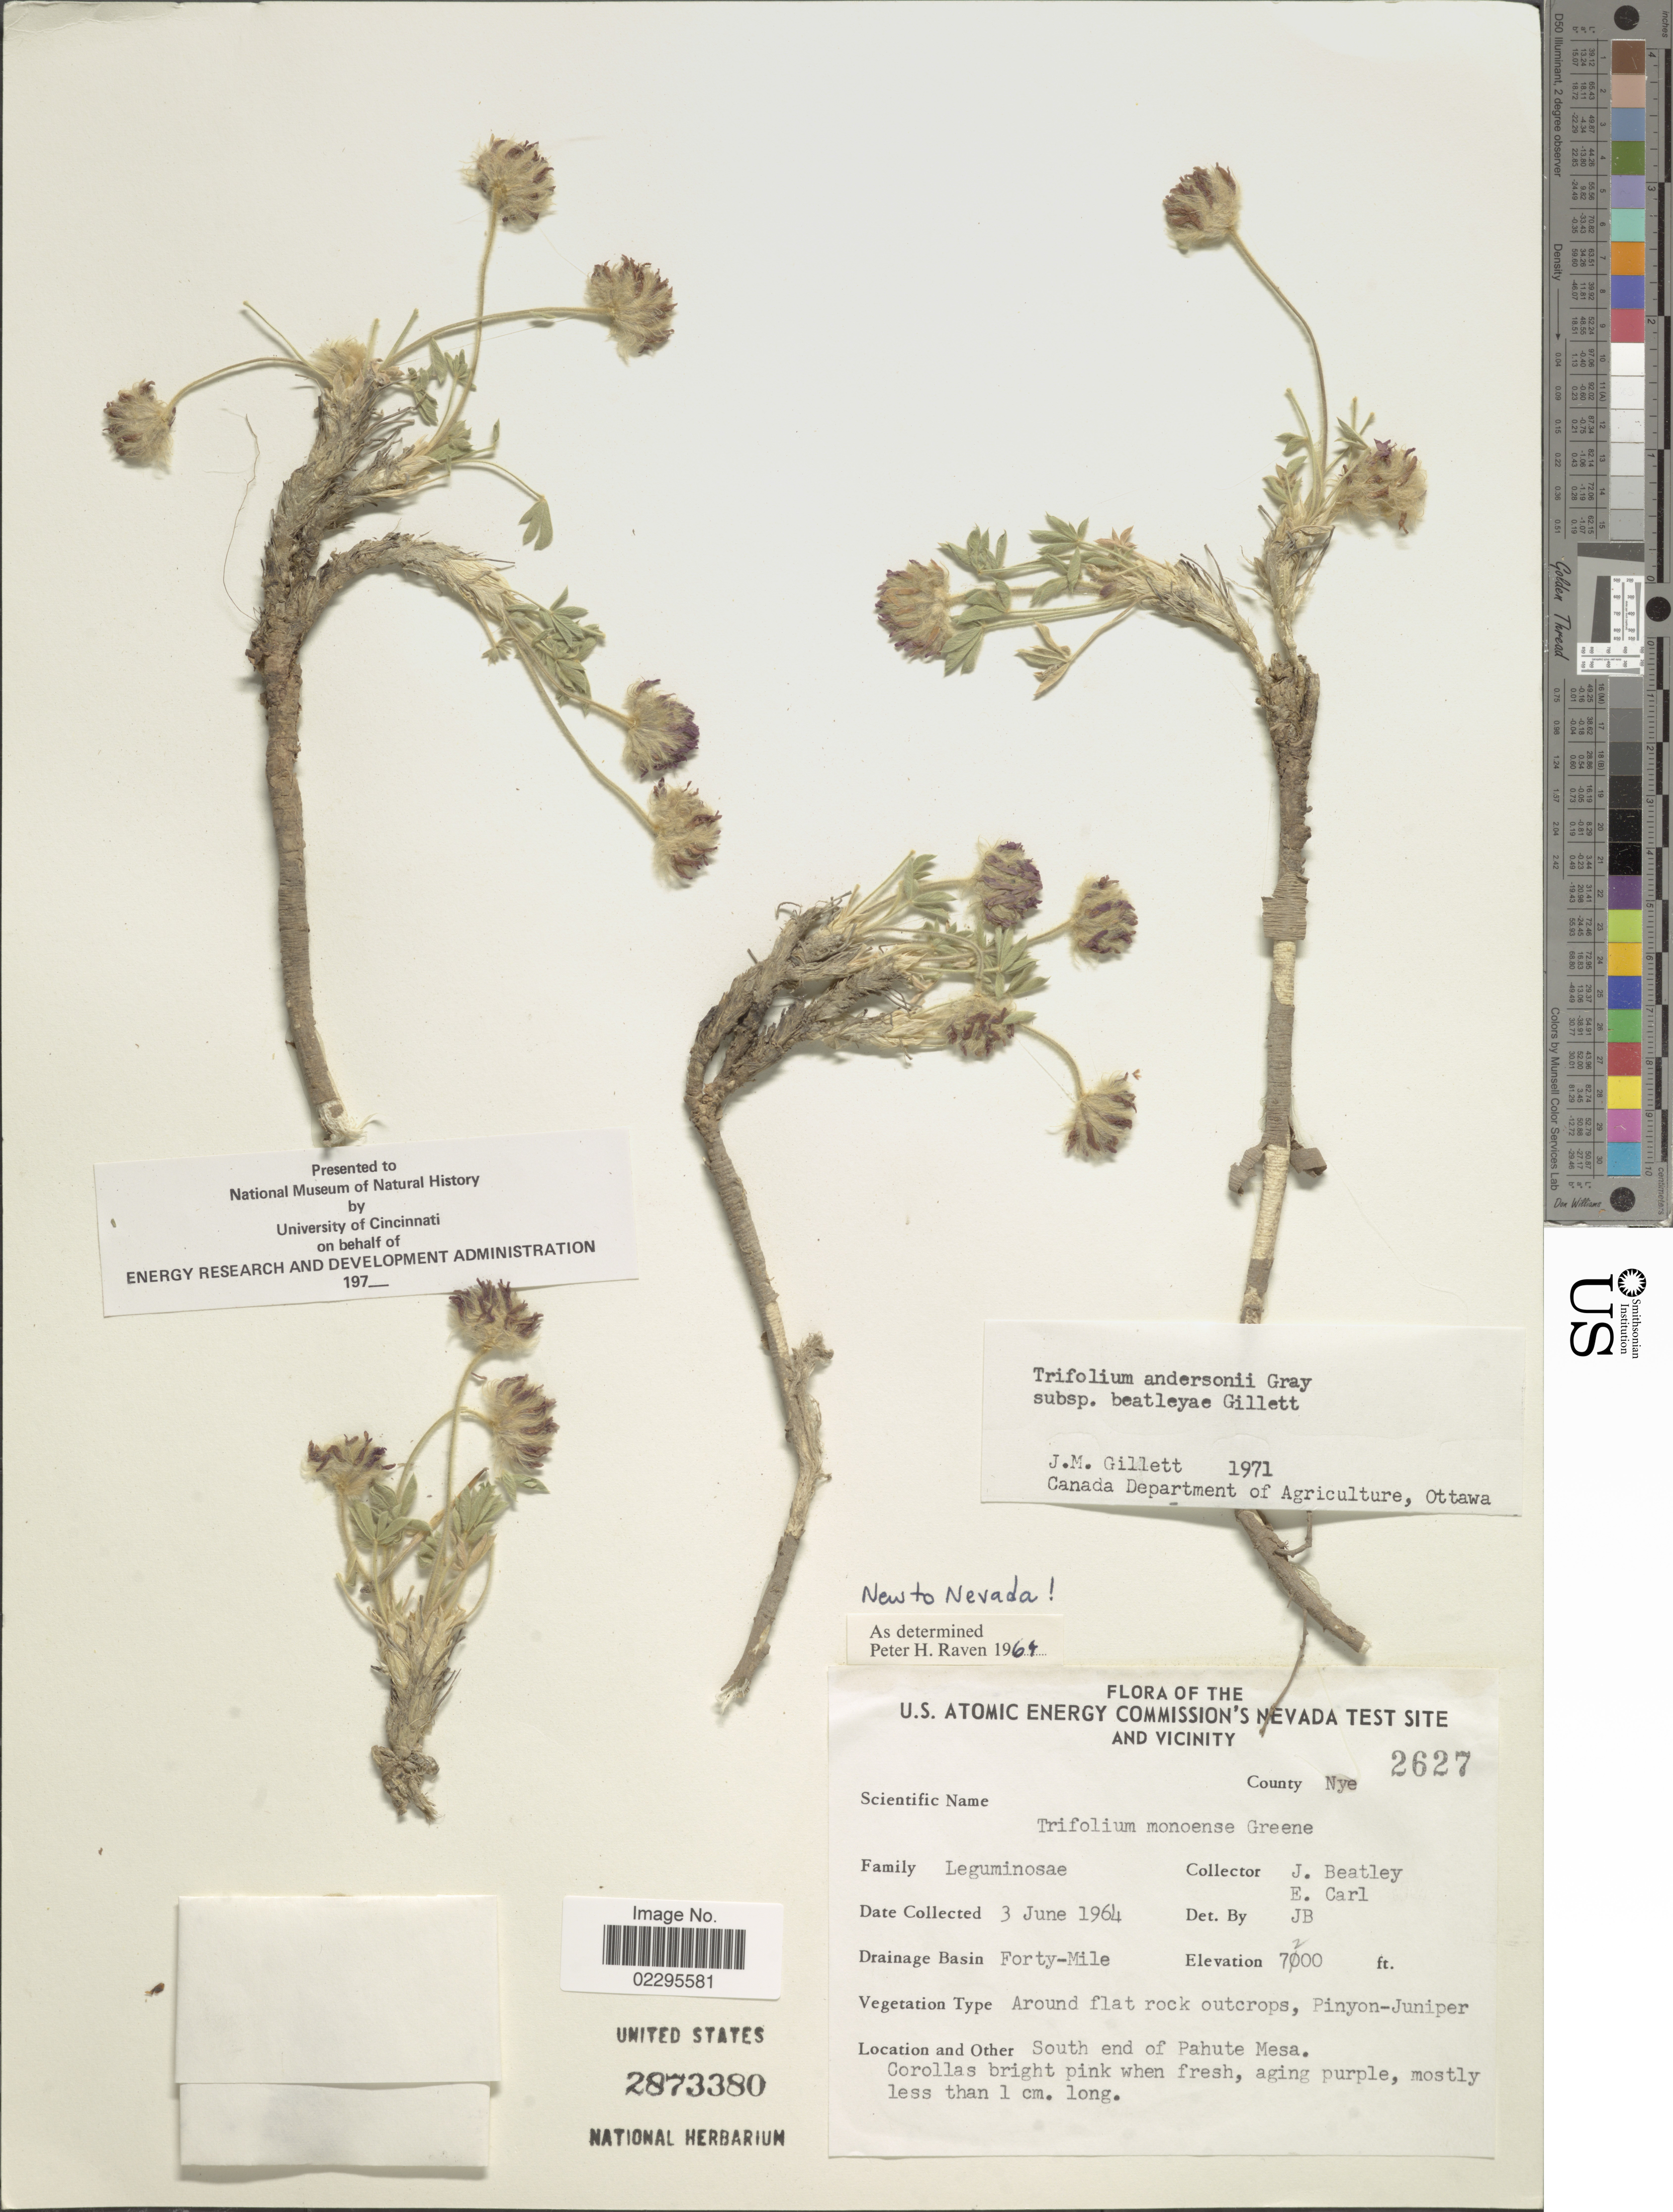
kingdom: Plantae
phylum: Tracheophyta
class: Magnoliopsida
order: Fabales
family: Fabaceae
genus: Trifolium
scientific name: Trifolium andersonii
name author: A. Gray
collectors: J. C. Beatley & E. Carl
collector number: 2627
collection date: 1964-06-03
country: United States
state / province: Nevada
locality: U. S. Atomic Energy Commission's Nevada Test Site and vicinity. County Nye. Drainage Basin Forty-Mile. South end of Pahute Mesa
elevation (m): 2195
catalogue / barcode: US 2873380